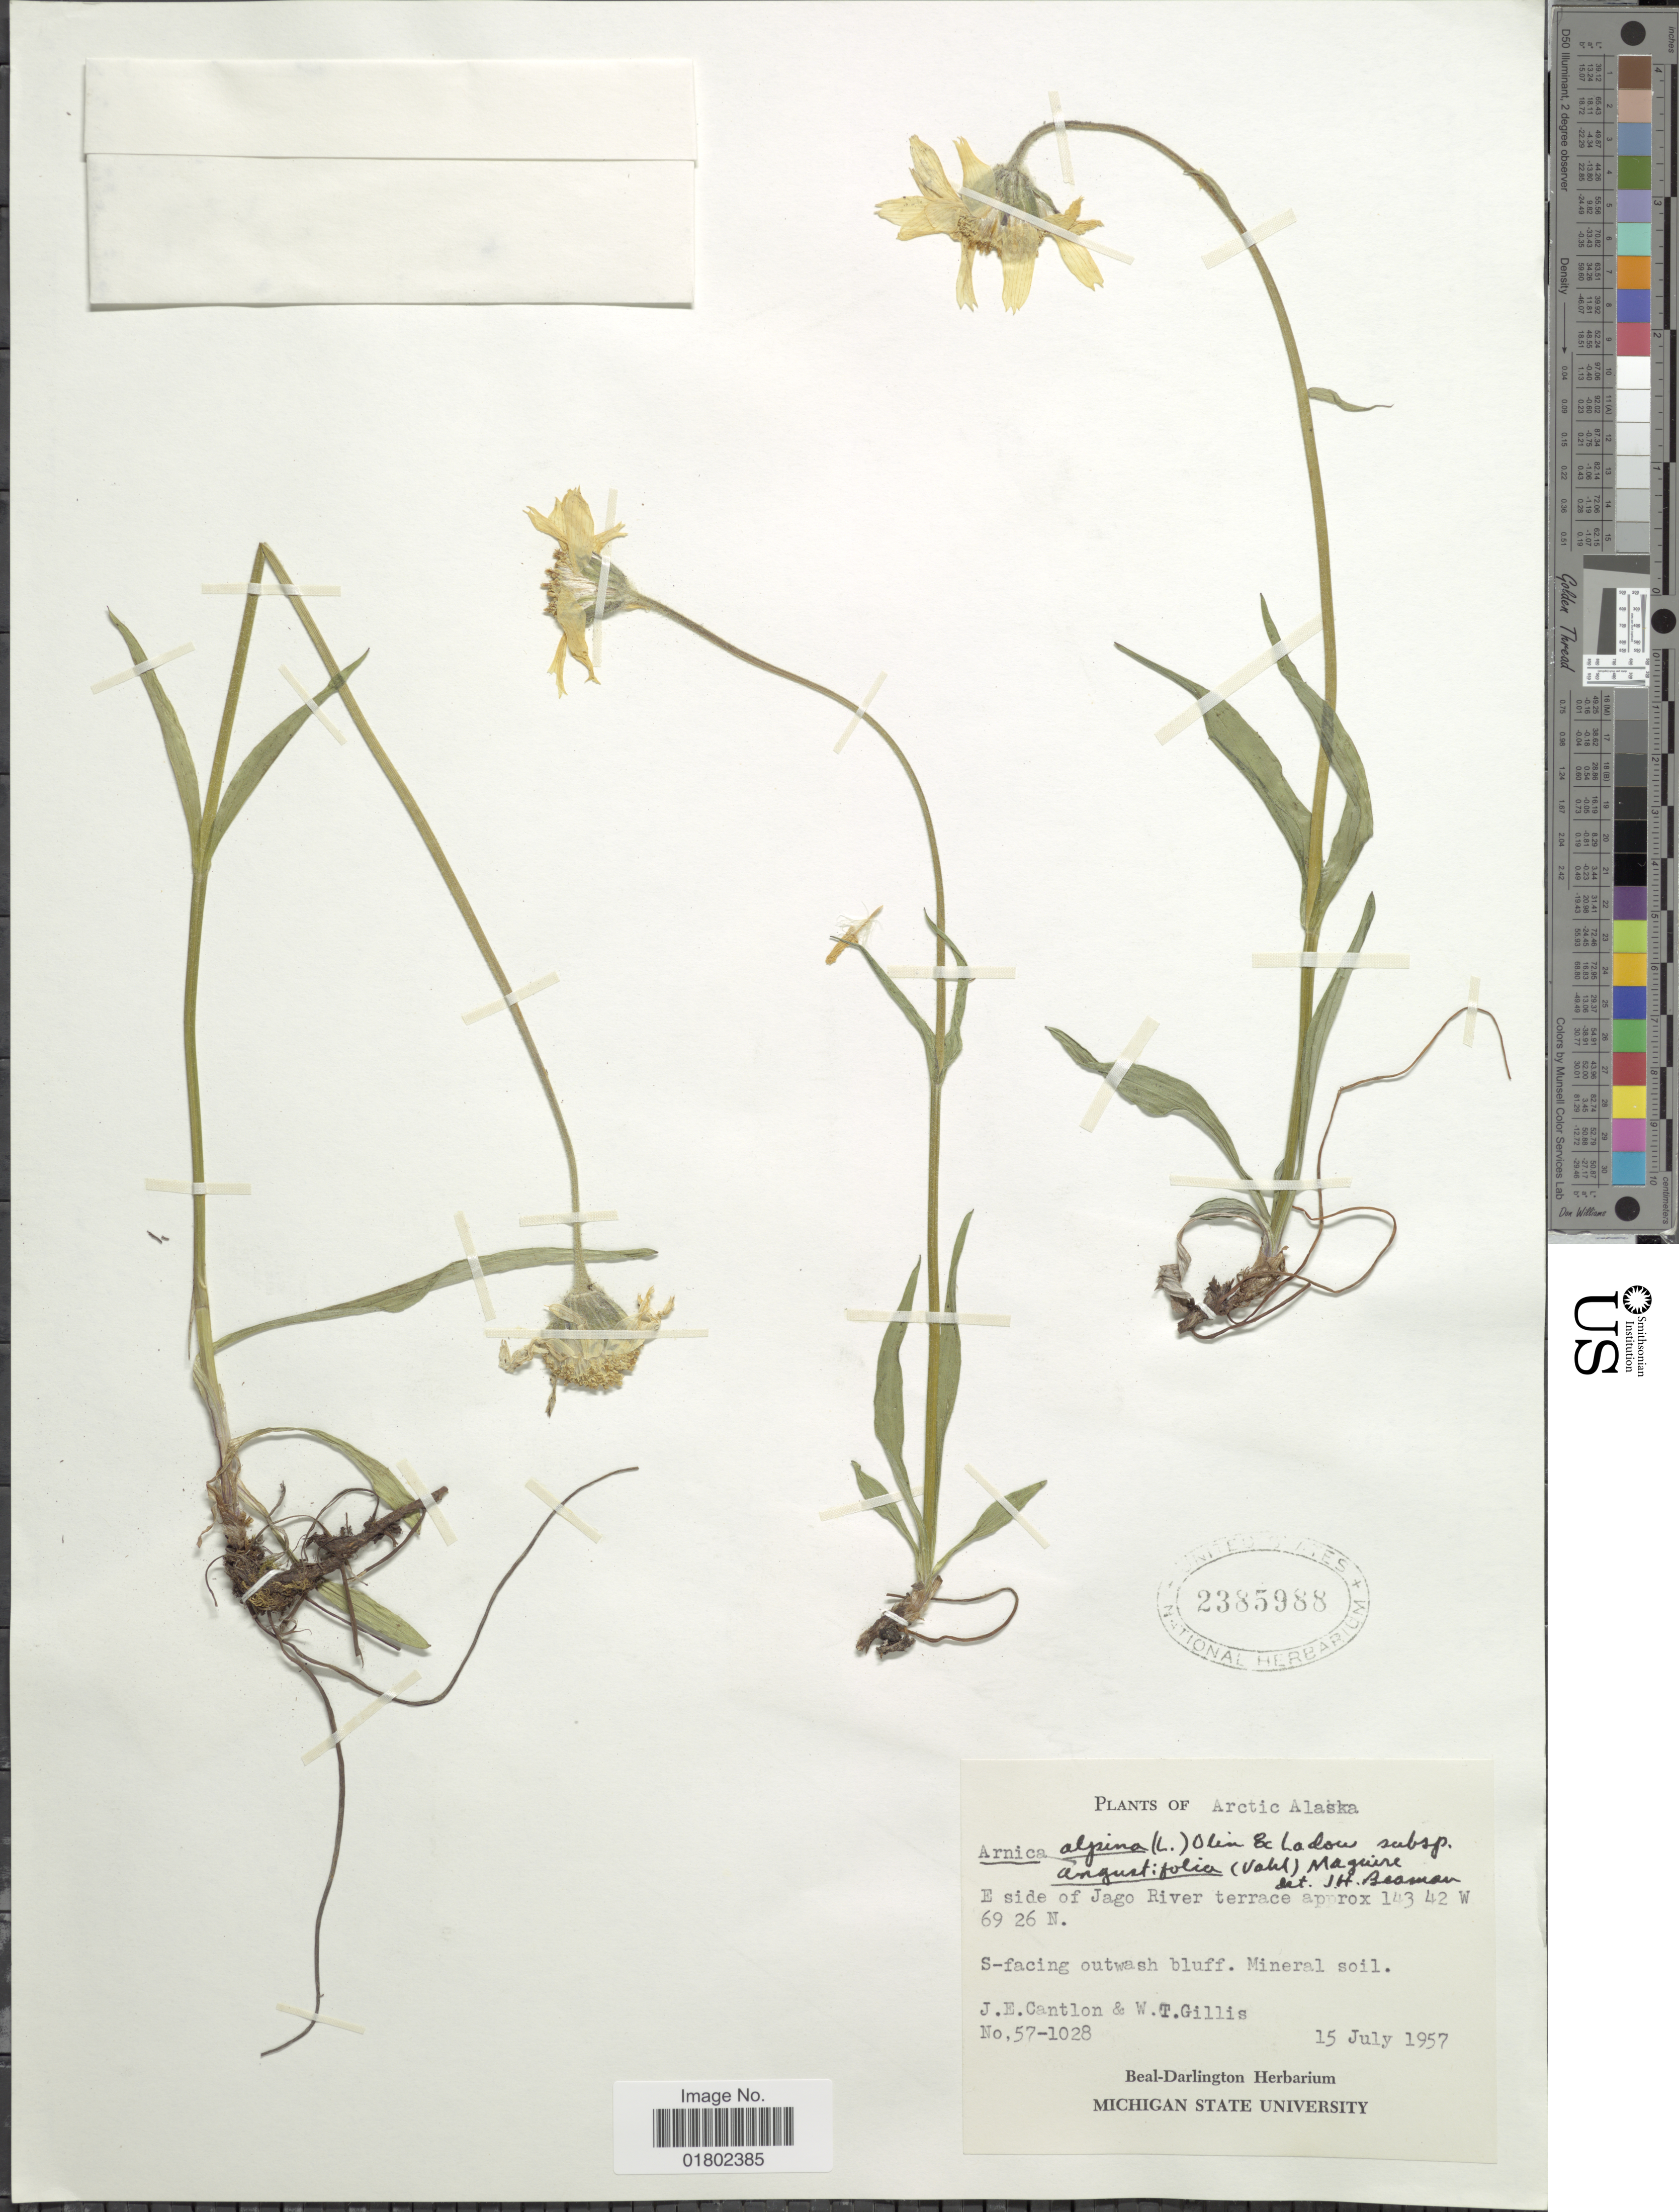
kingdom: Plantae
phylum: Tracheophyta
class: Magnoliopsida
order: Asterales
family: Asteraceae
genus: Arnica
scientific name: Arnica alpina var. angustifolia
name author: (Vahl) Maguire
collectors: J. Cantlon & W. T. Gillis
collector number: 57-1028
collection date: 1957-07-15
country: United States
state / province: Alaska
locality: Arctic Alaska, E side of Jago River, S-facing outwash bluff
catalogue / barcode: US 2385988